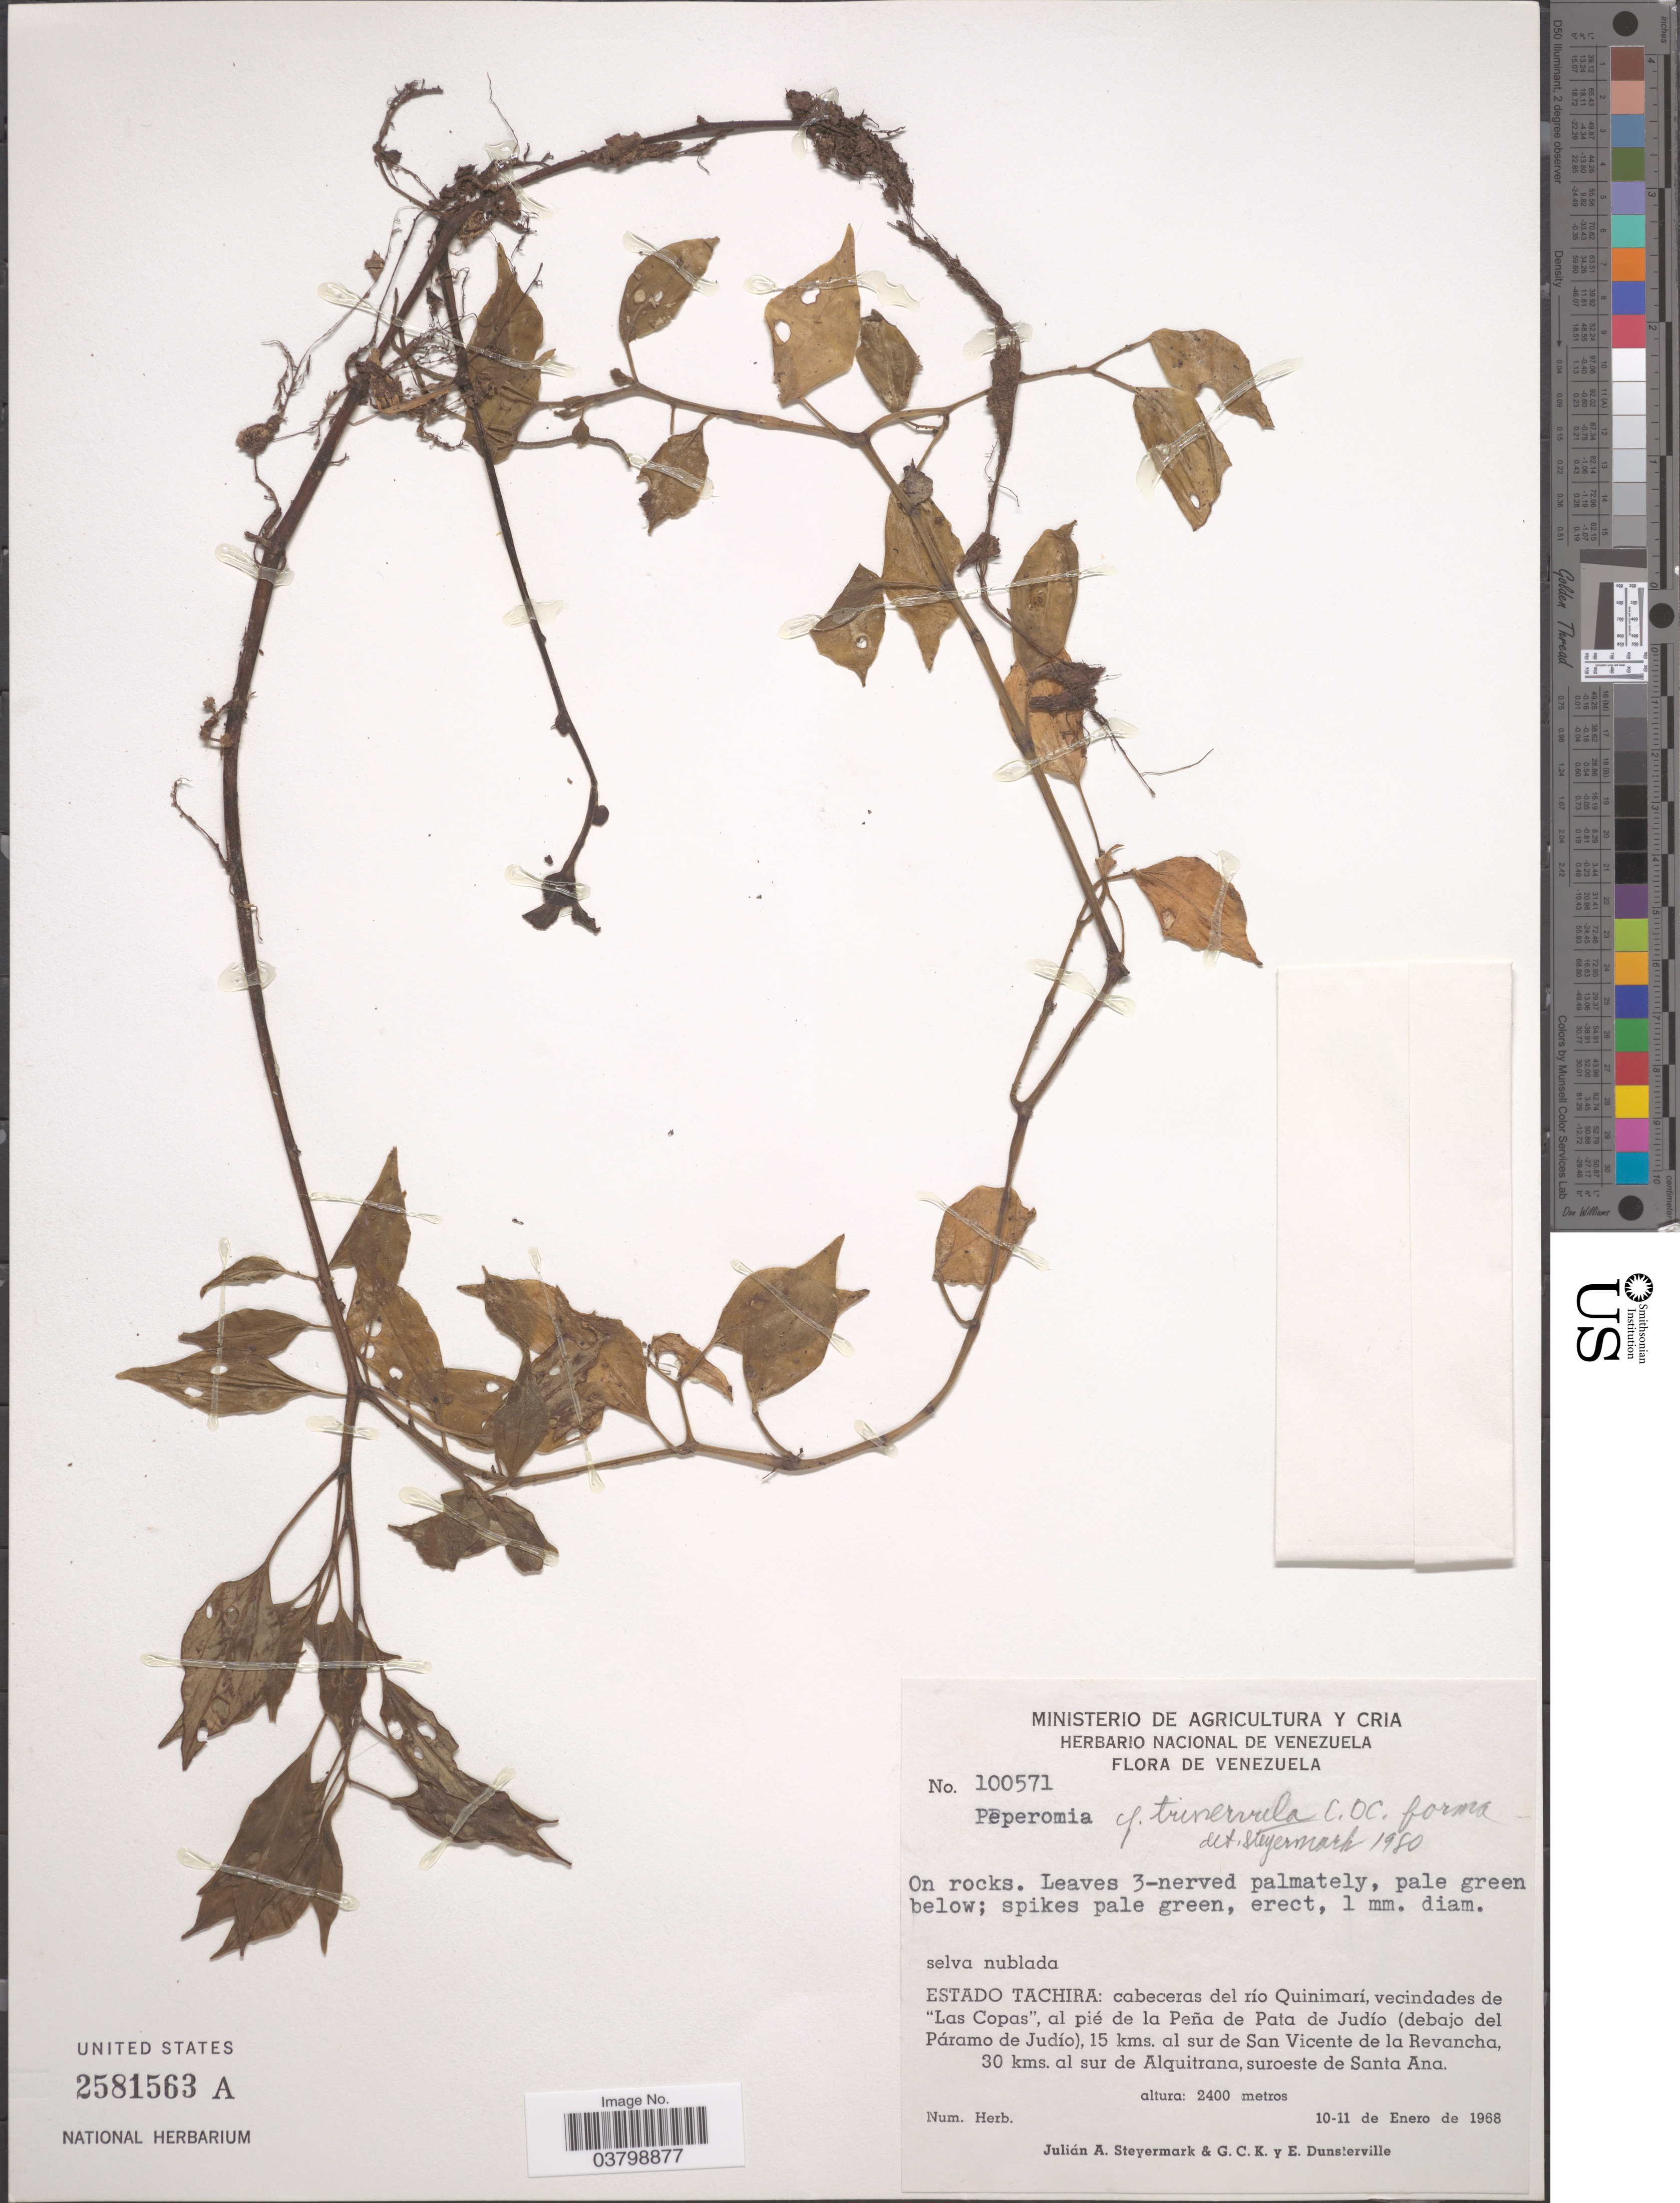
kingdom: Plantae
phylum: Tracheophyta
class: Magnoliopsida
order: Piperales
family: Piperaceae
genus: Peperomia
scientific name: Peperomia trinervula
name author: C. DC.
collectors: J. Steyermark, G. C. K. Dunsterville & E. Dunsterville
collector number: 100571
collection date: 1968-01-10/1968-01-11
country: Venezuela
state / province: Tachira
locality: Cabeceras del río Quinimarí, vecindades de "Las Copas", al pié de la Peña de Pata de Judío (debajo del Páramo de Judío), 15 kms. al sur de San Vicente de la Revancha, 30 kms. al sur de Alquitrana, suroeste de Santa Ana.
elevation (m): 2400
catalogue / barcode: US 2581563A